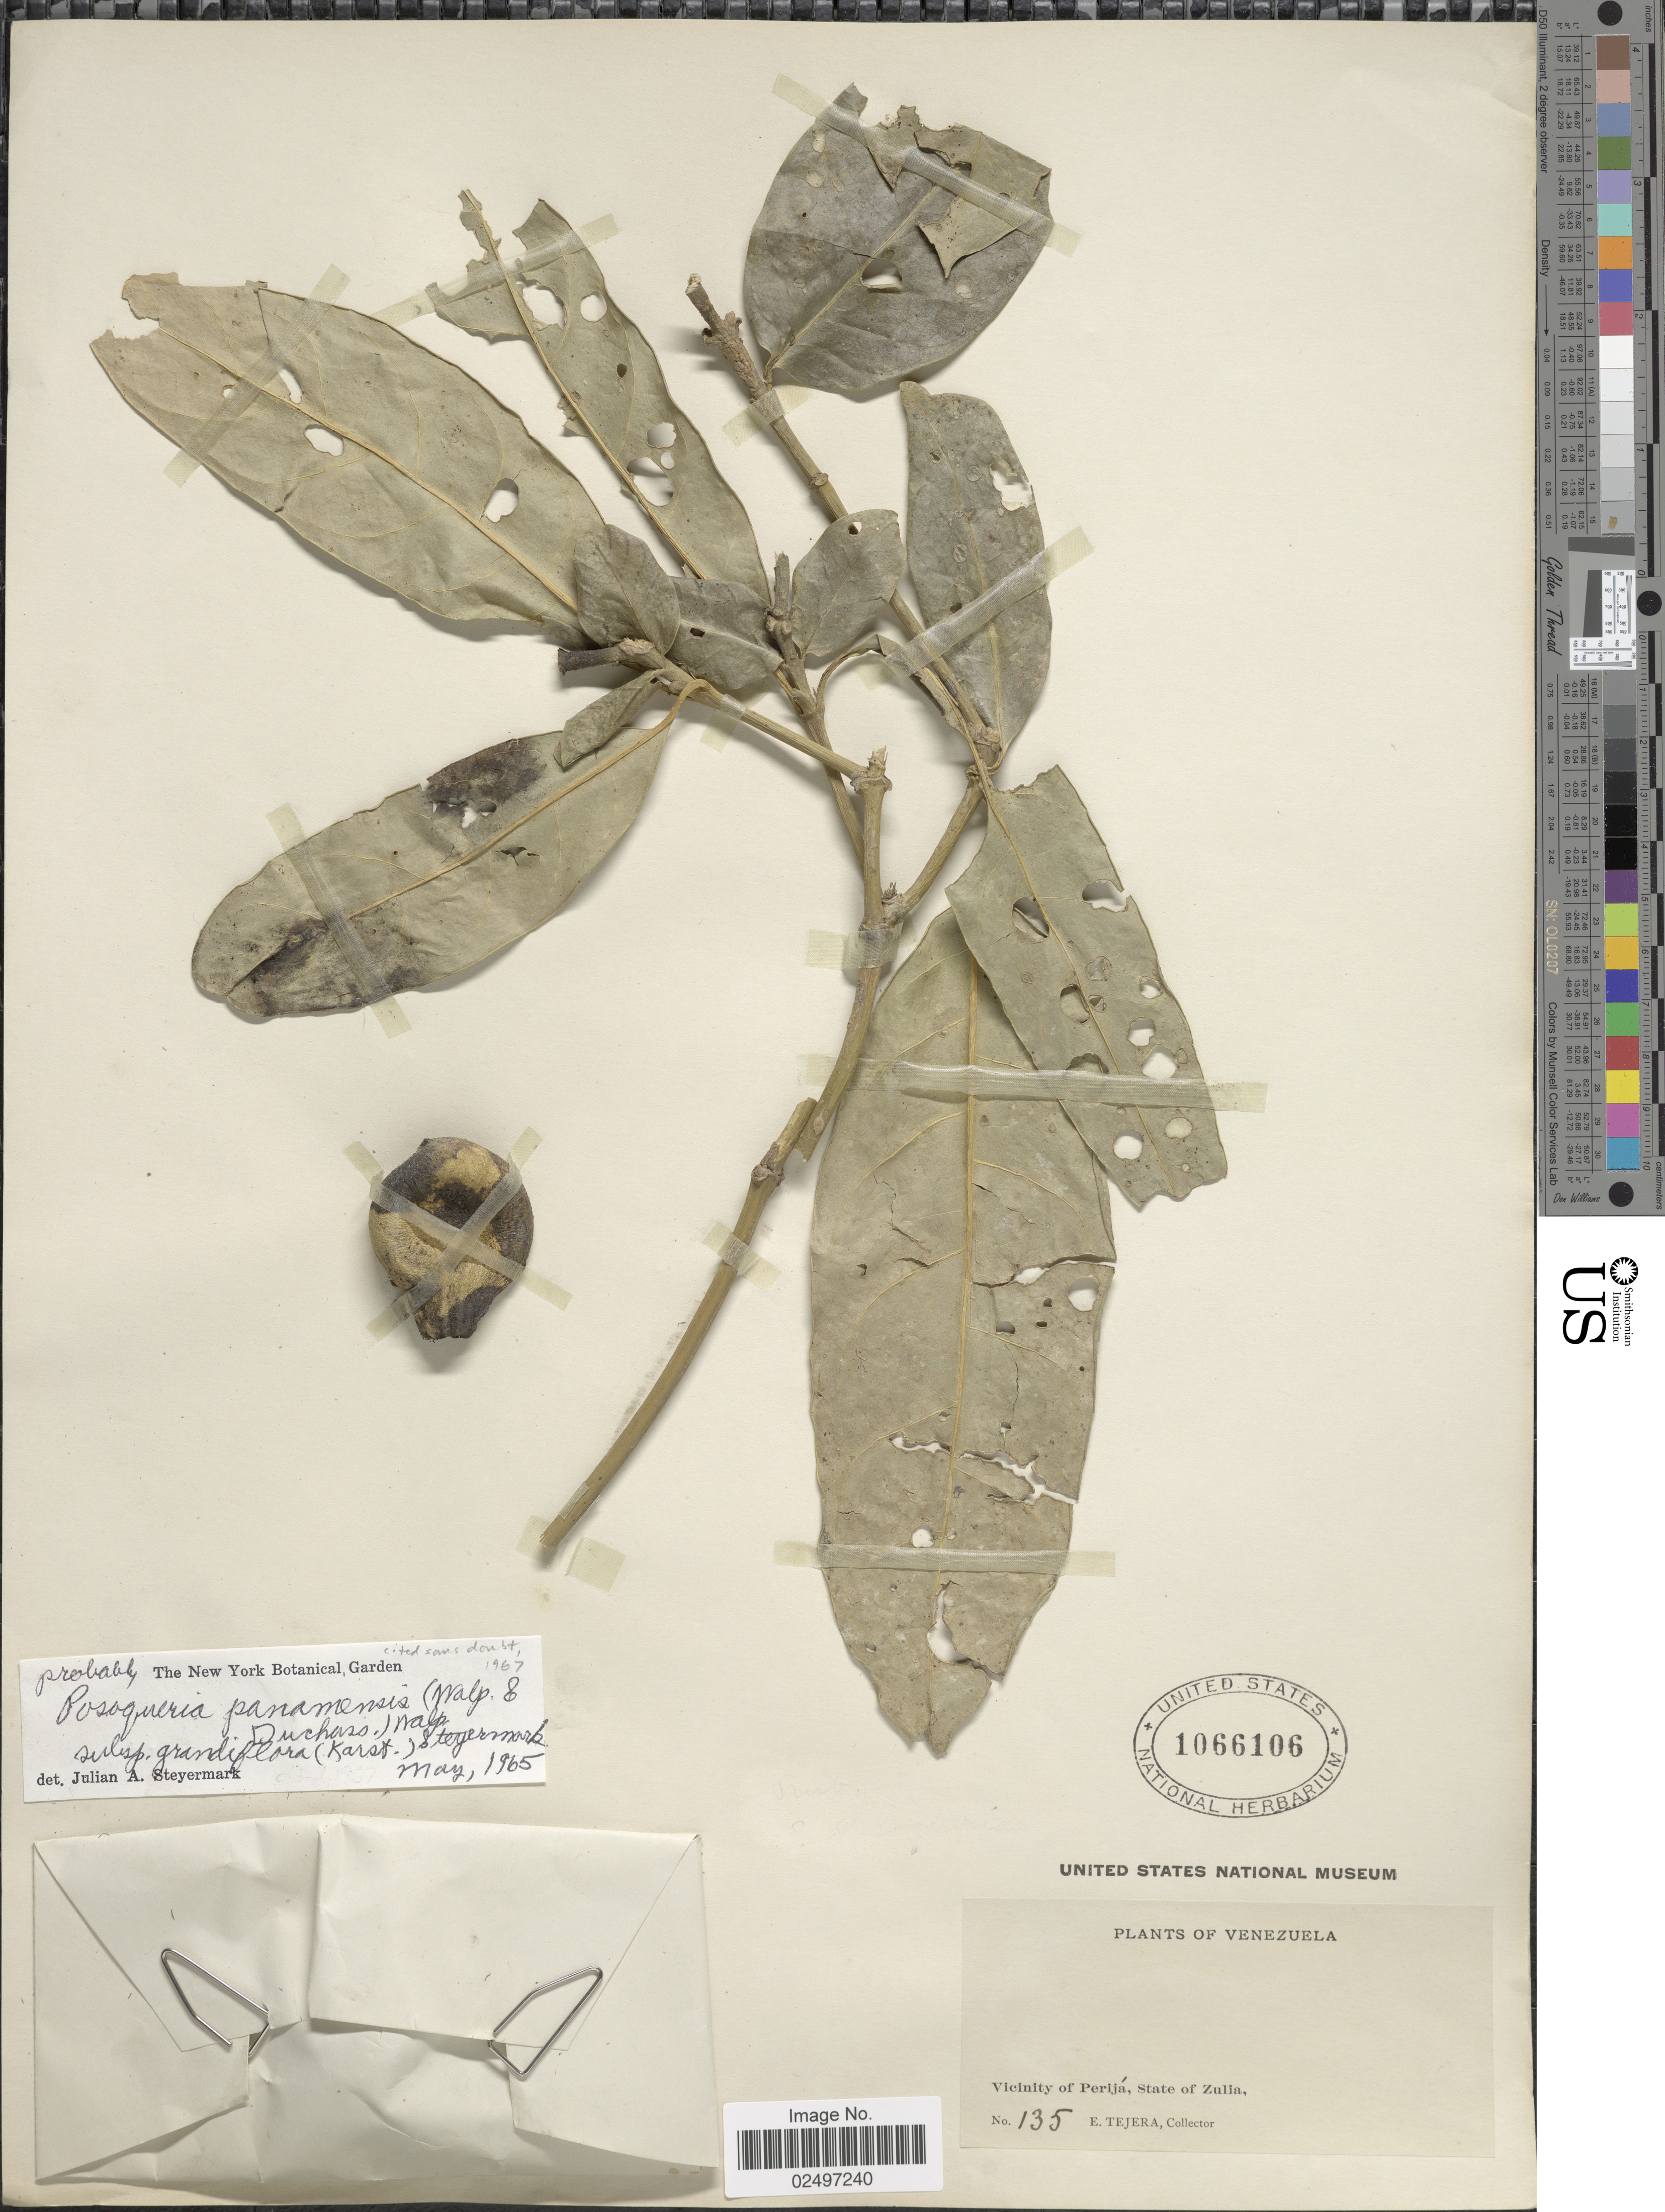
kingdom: Plantae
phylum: Tracheophyta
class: Magnoliopsida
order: Gentianales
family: Rubiaceae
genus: Posoqueria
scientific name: Posoqueria panamensis subsp. grandiflora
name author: (H. Karst.) Steyerm.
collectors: E. Tejera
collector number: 135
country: Venezuela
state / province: Zulia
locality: Vicinity of Perijá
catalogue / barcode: US 1066106